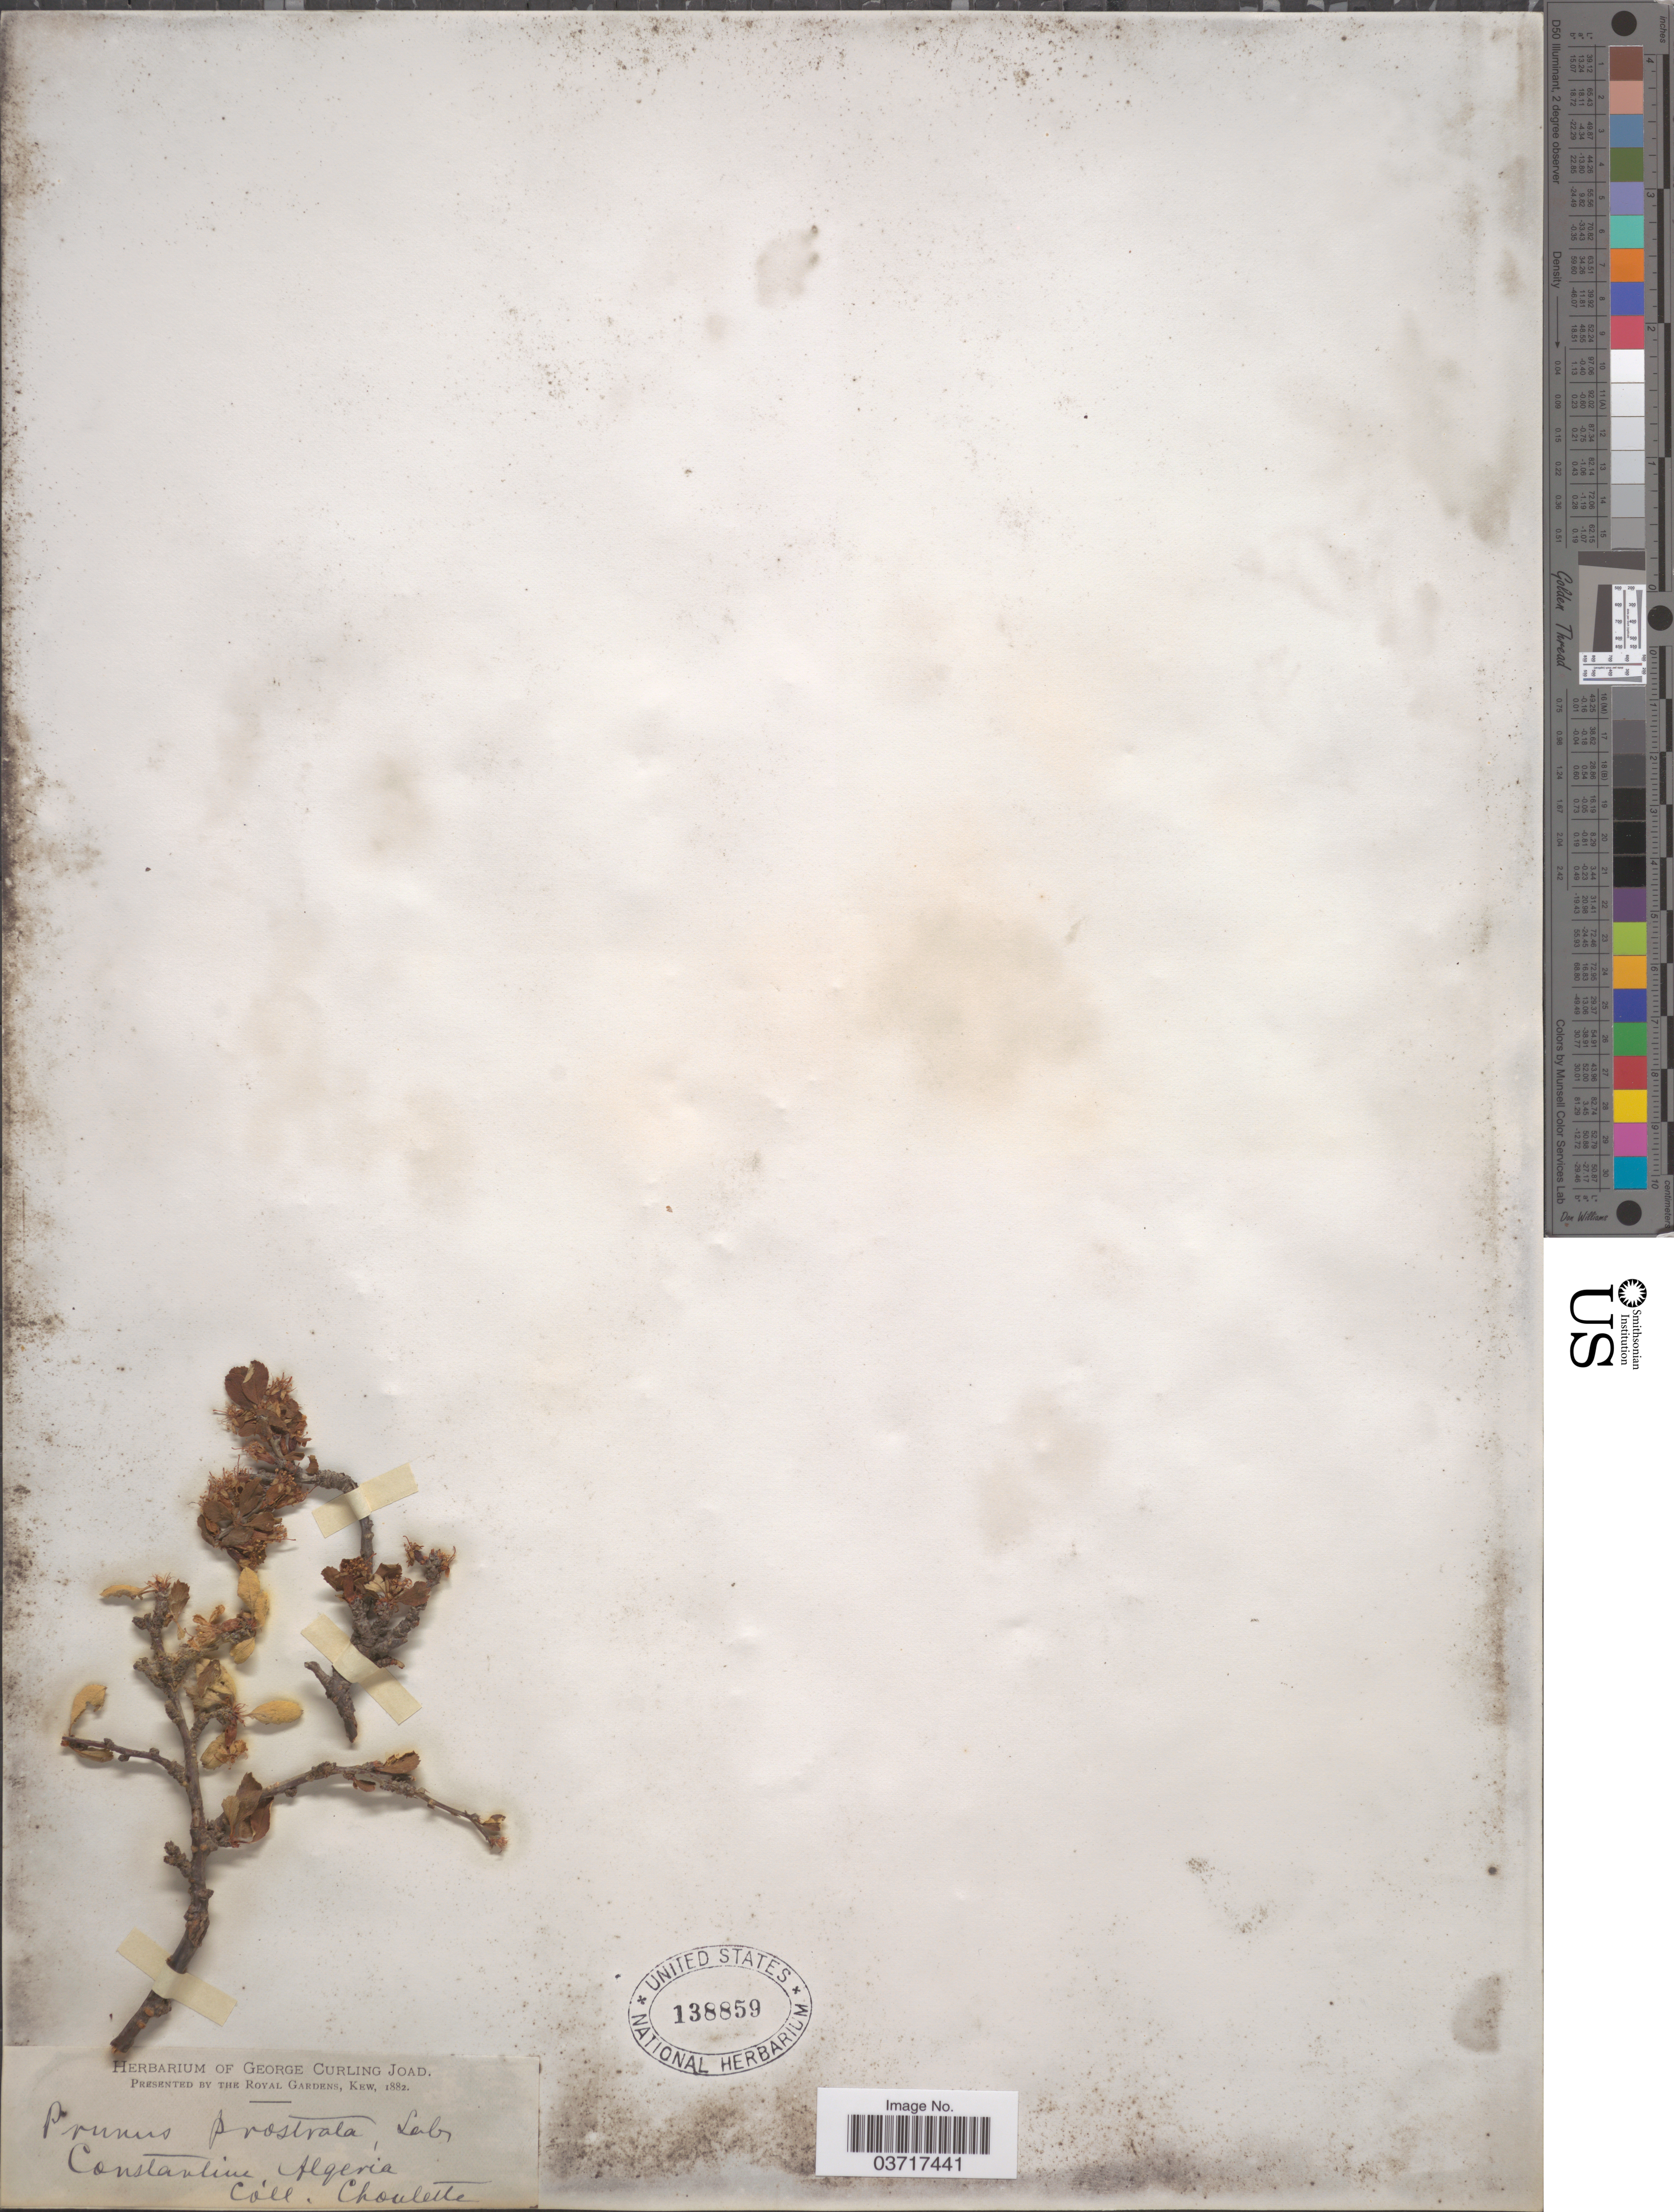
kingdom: Plantae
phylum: Tracheophyta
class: Magnoliopsida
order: Rosales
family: Rosaceae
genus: Prunus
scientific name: Prunus prostrata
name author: Labill.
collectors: Choulette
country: Algeria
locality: Constantine.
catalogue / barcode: US 138859